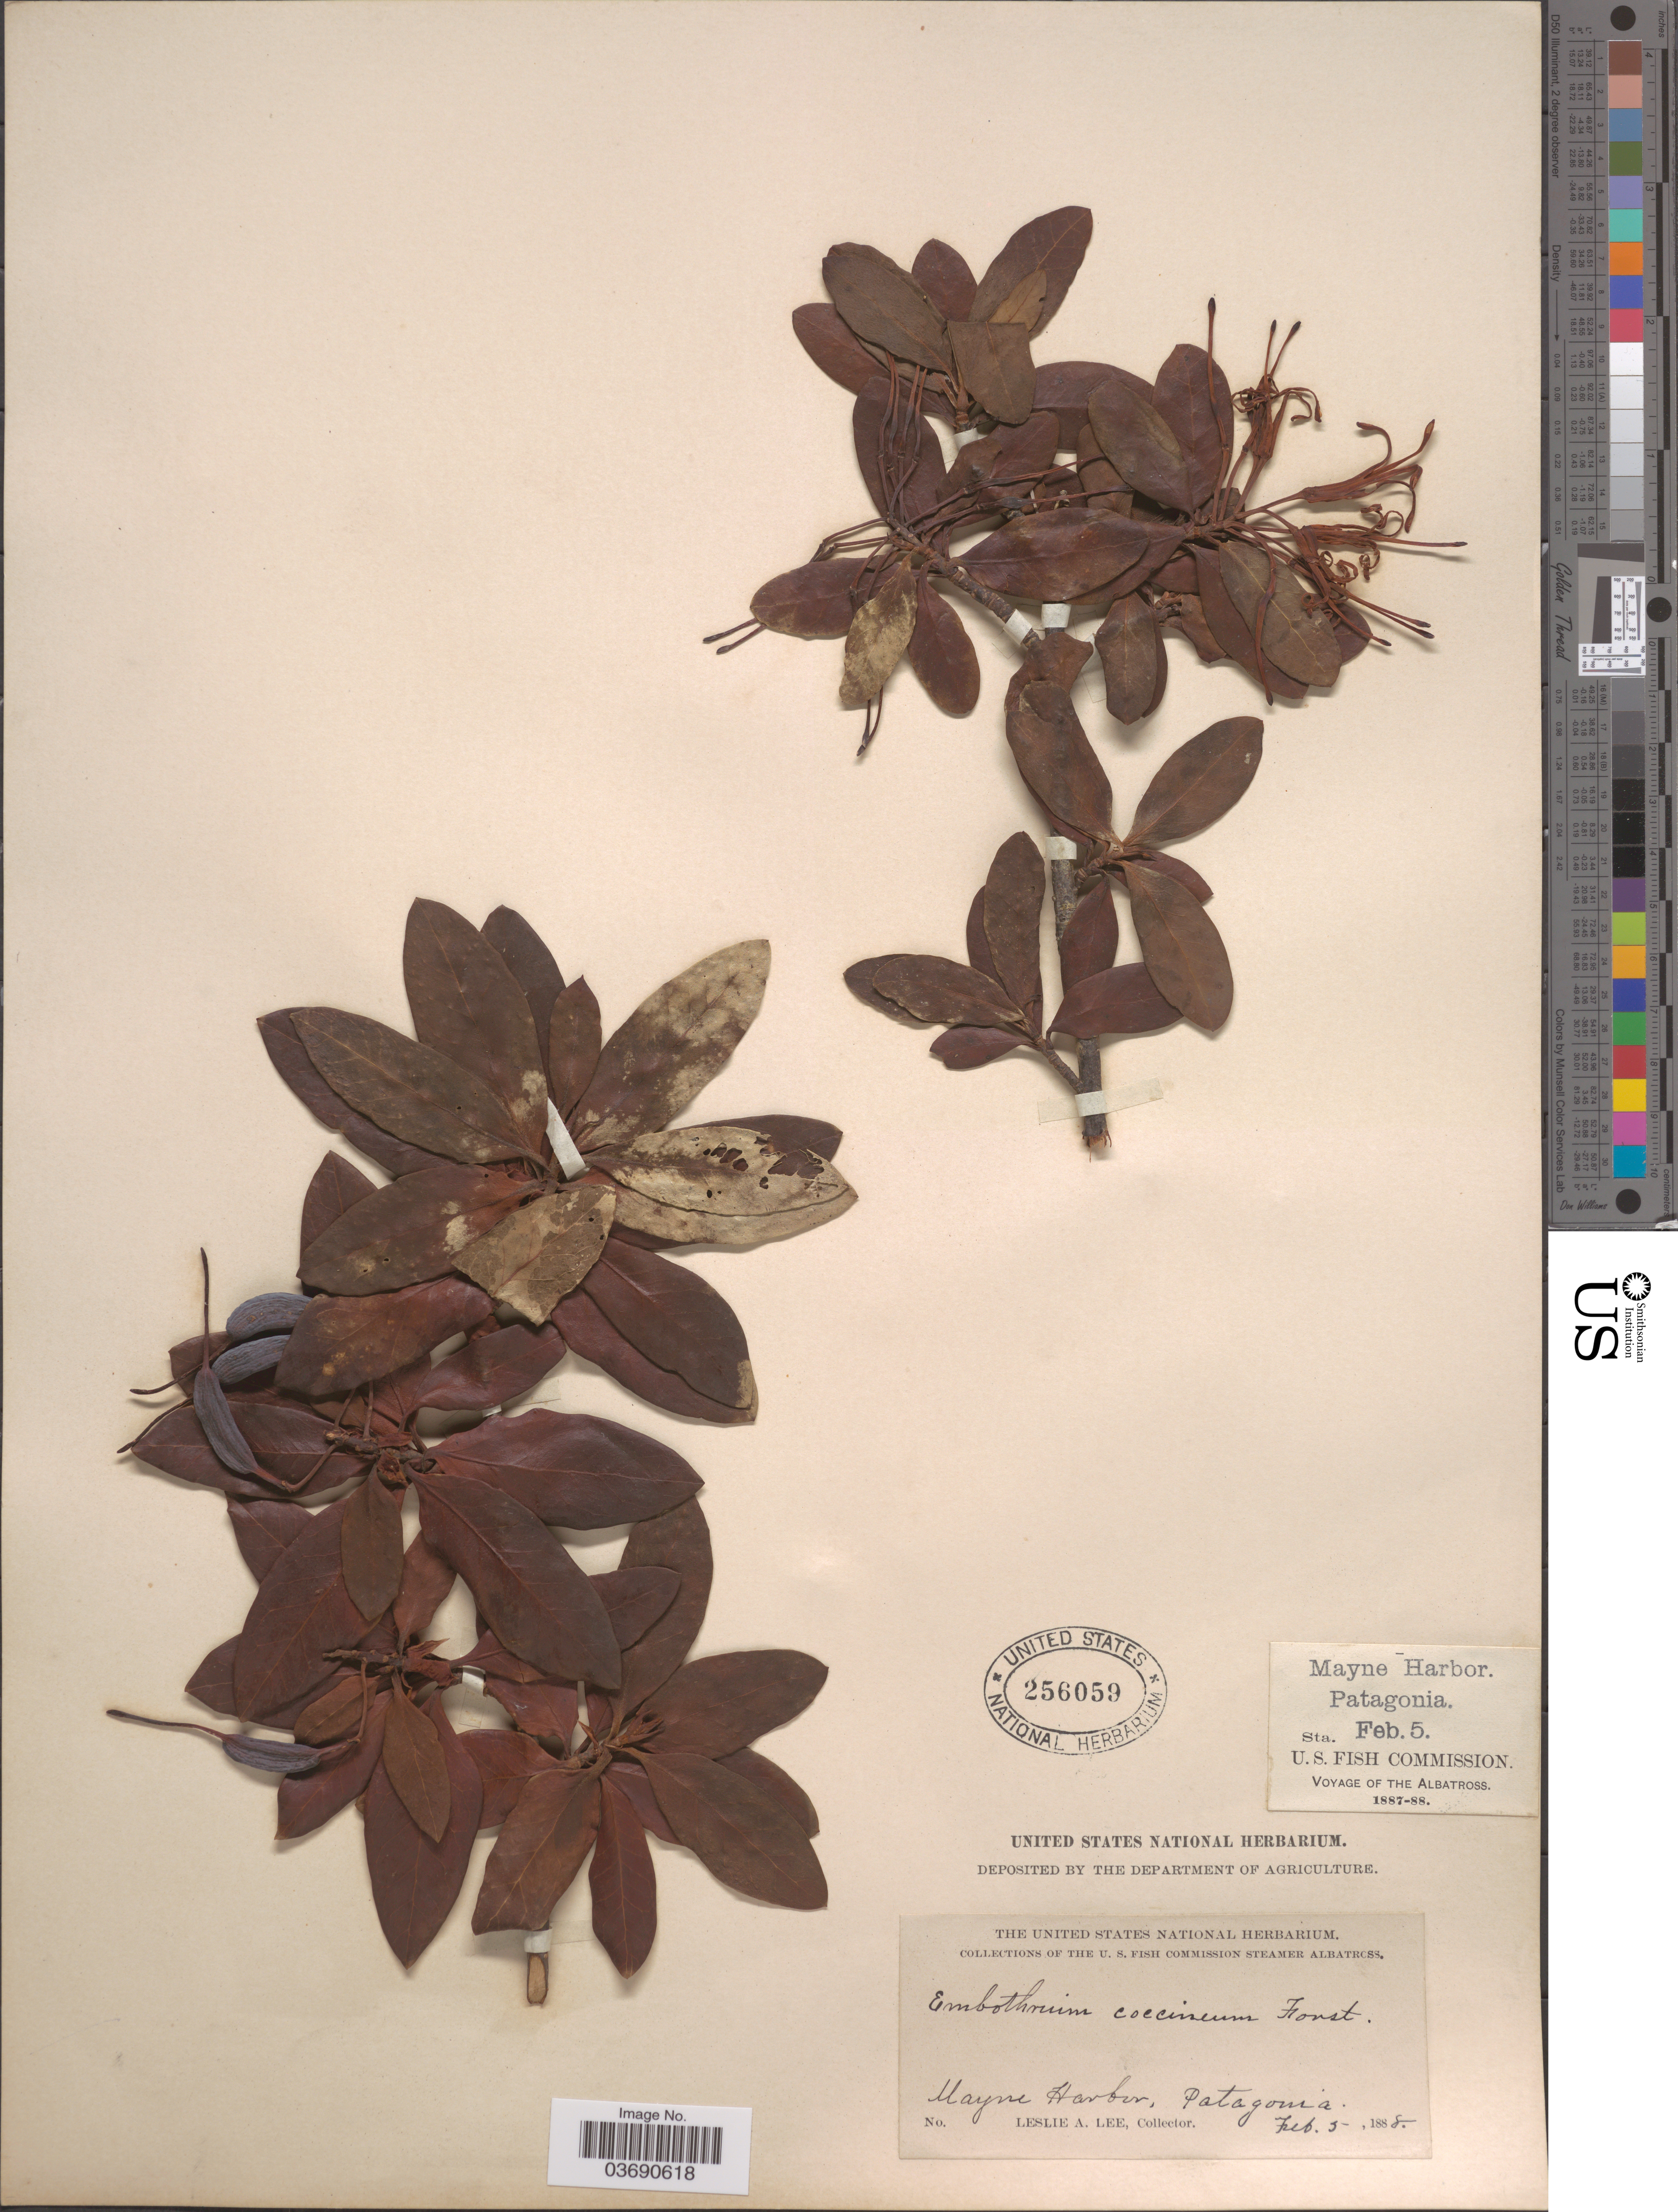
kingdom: Plantae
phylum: Tracheophyta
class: Magnoliopsida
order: Proteales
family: Proteaceae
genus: Embothrium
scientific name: Embothrium coccineum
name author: J.R. Forst. & G. Forst.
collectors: L. Lee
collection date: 1888-02-05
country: Chile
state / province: Magallanes y de la Antártica Chilena (XII)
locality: Mayne Harbor, Patagonia.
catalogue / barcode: US 256059